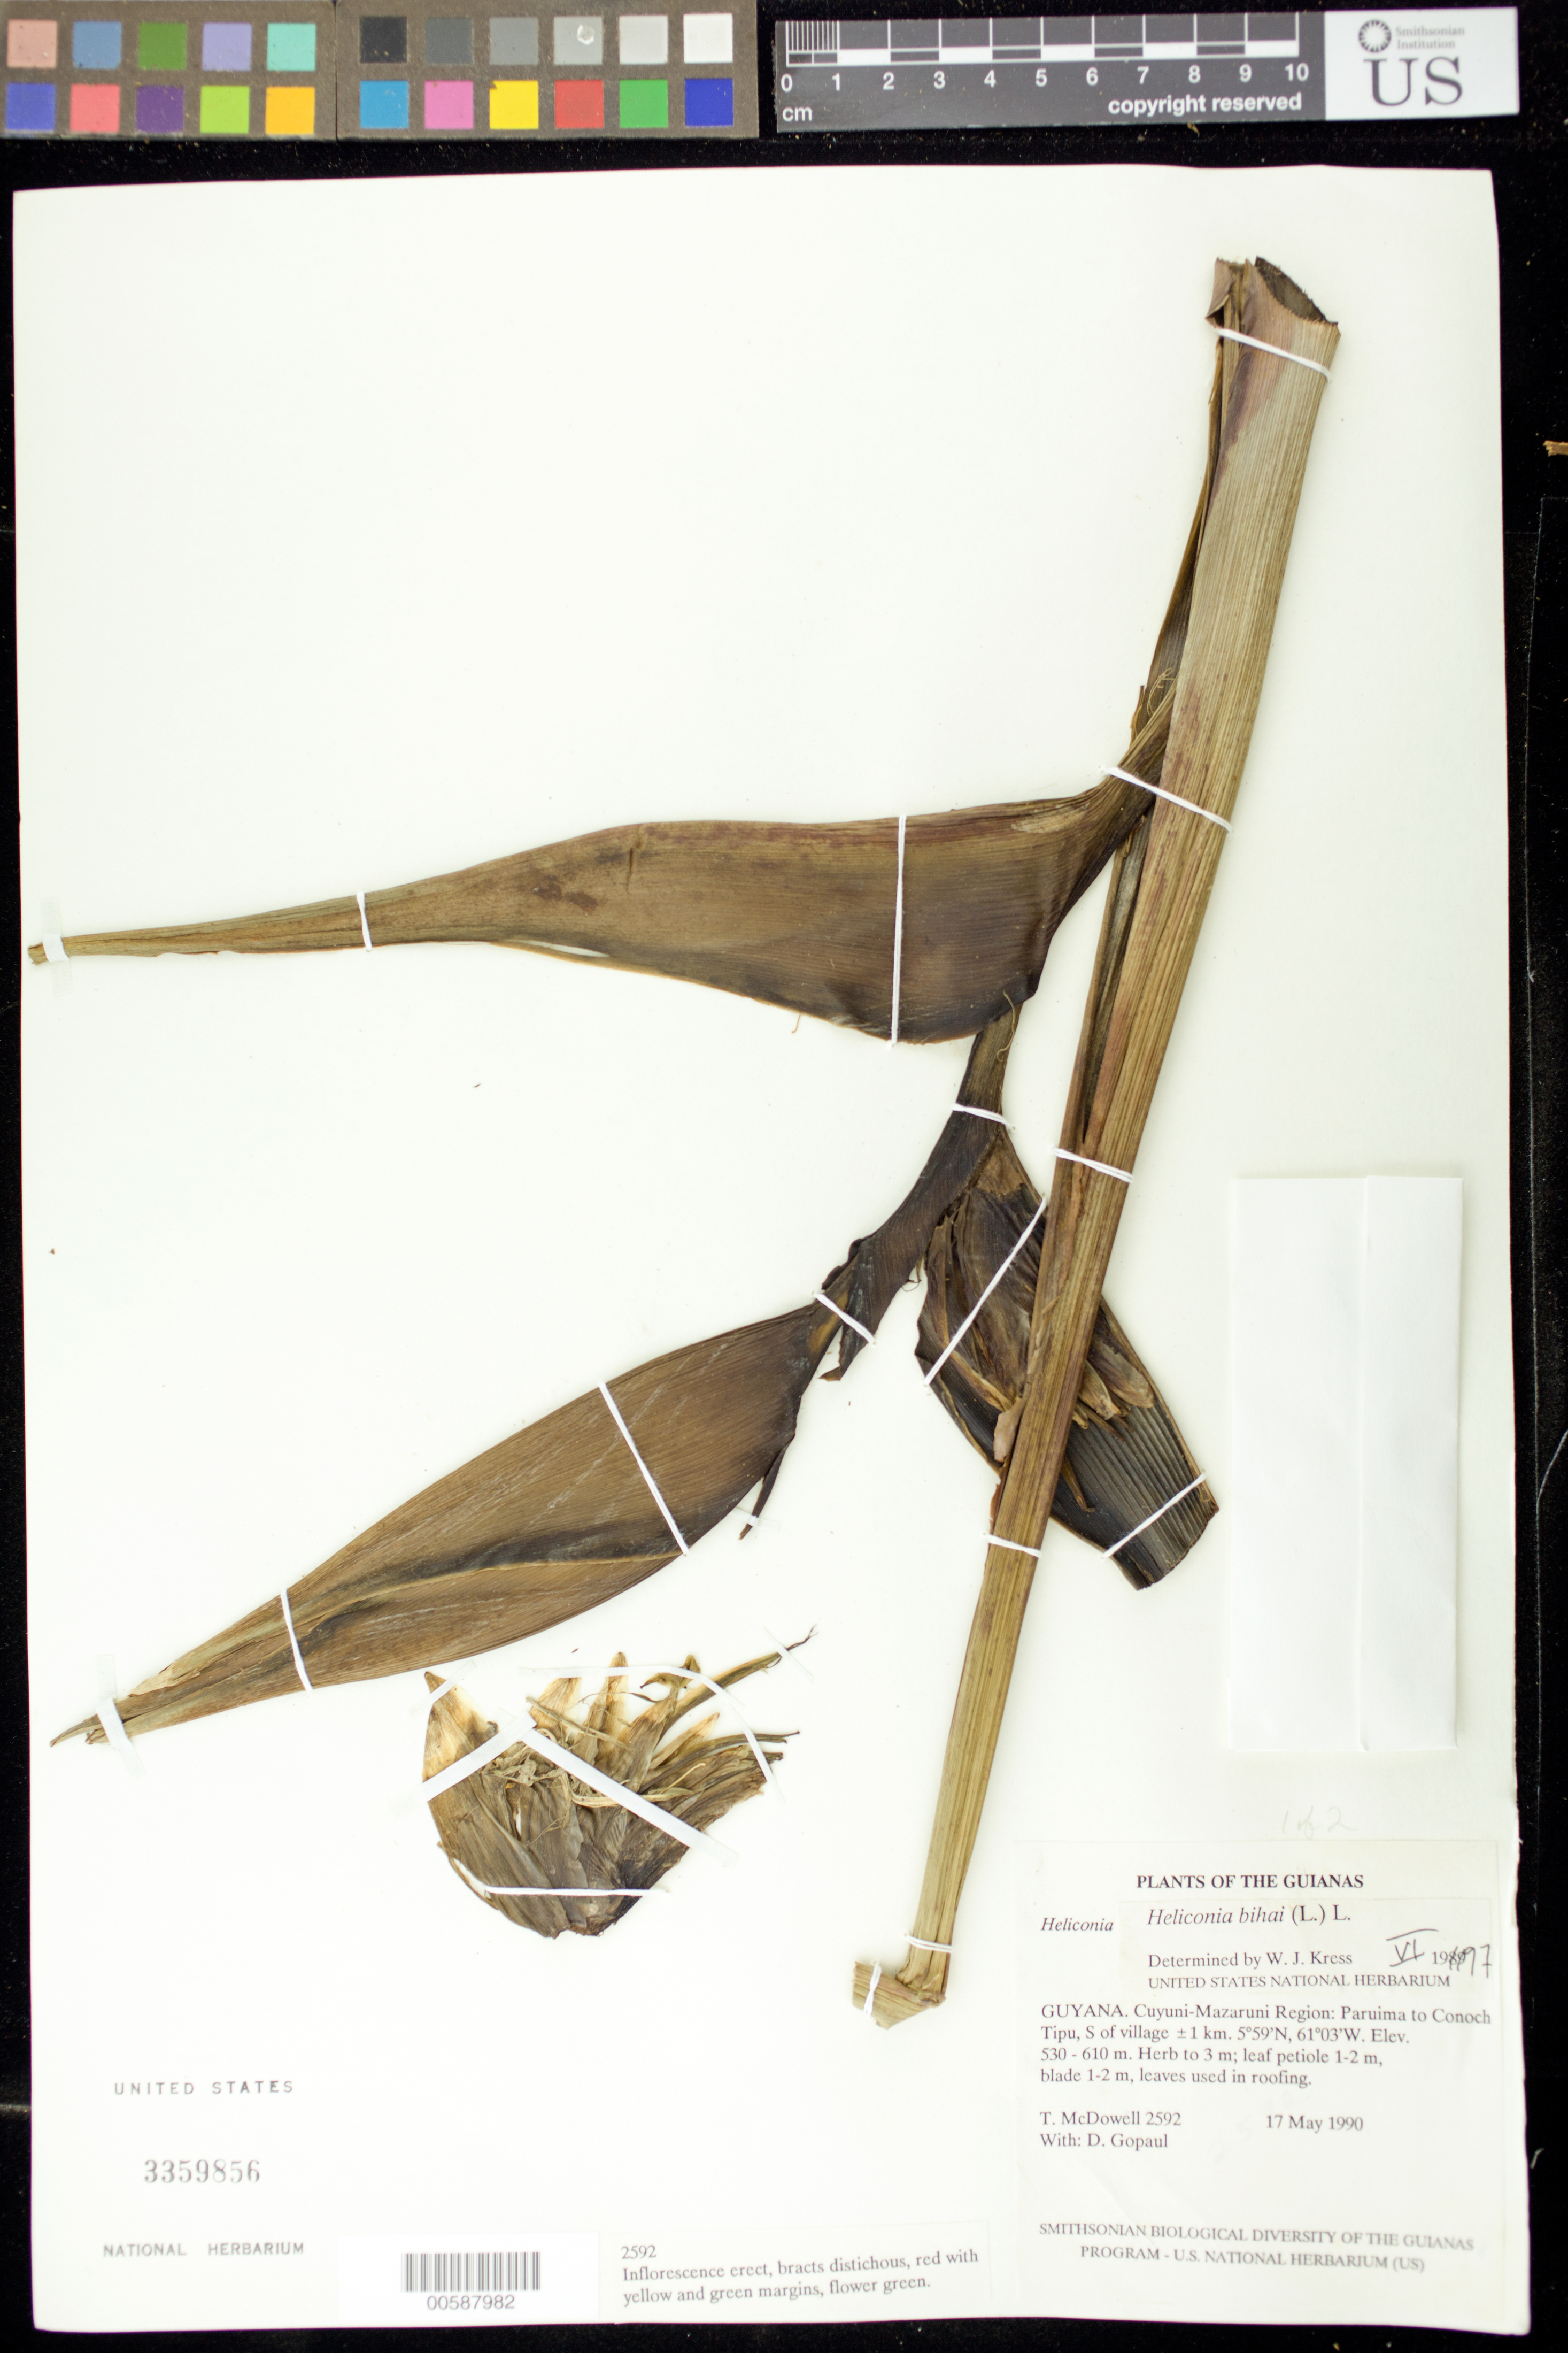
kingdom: Plantae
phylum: Tracheophyta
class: Liliopsida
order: Zingiberales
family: Heliconiaceae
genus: Heliconia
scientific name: Heliconia bihai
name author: (L.) L.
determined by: Kress, W. J., (US), Smithsonian Institution - National Museum of Natural History (UNITED STATES)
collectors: T. McDowell & D. Gopaul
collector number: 2592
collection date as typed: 17 May 1990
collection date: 1990-05-17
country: Guyana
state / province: Cuyuni-Mazaruni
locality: Paruima to Conoch Tipu, S of village ±1 km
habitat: Disturbed farmed hillside with regrowth forest; old forest on hilltop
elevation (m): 530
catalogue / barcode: US 3359856